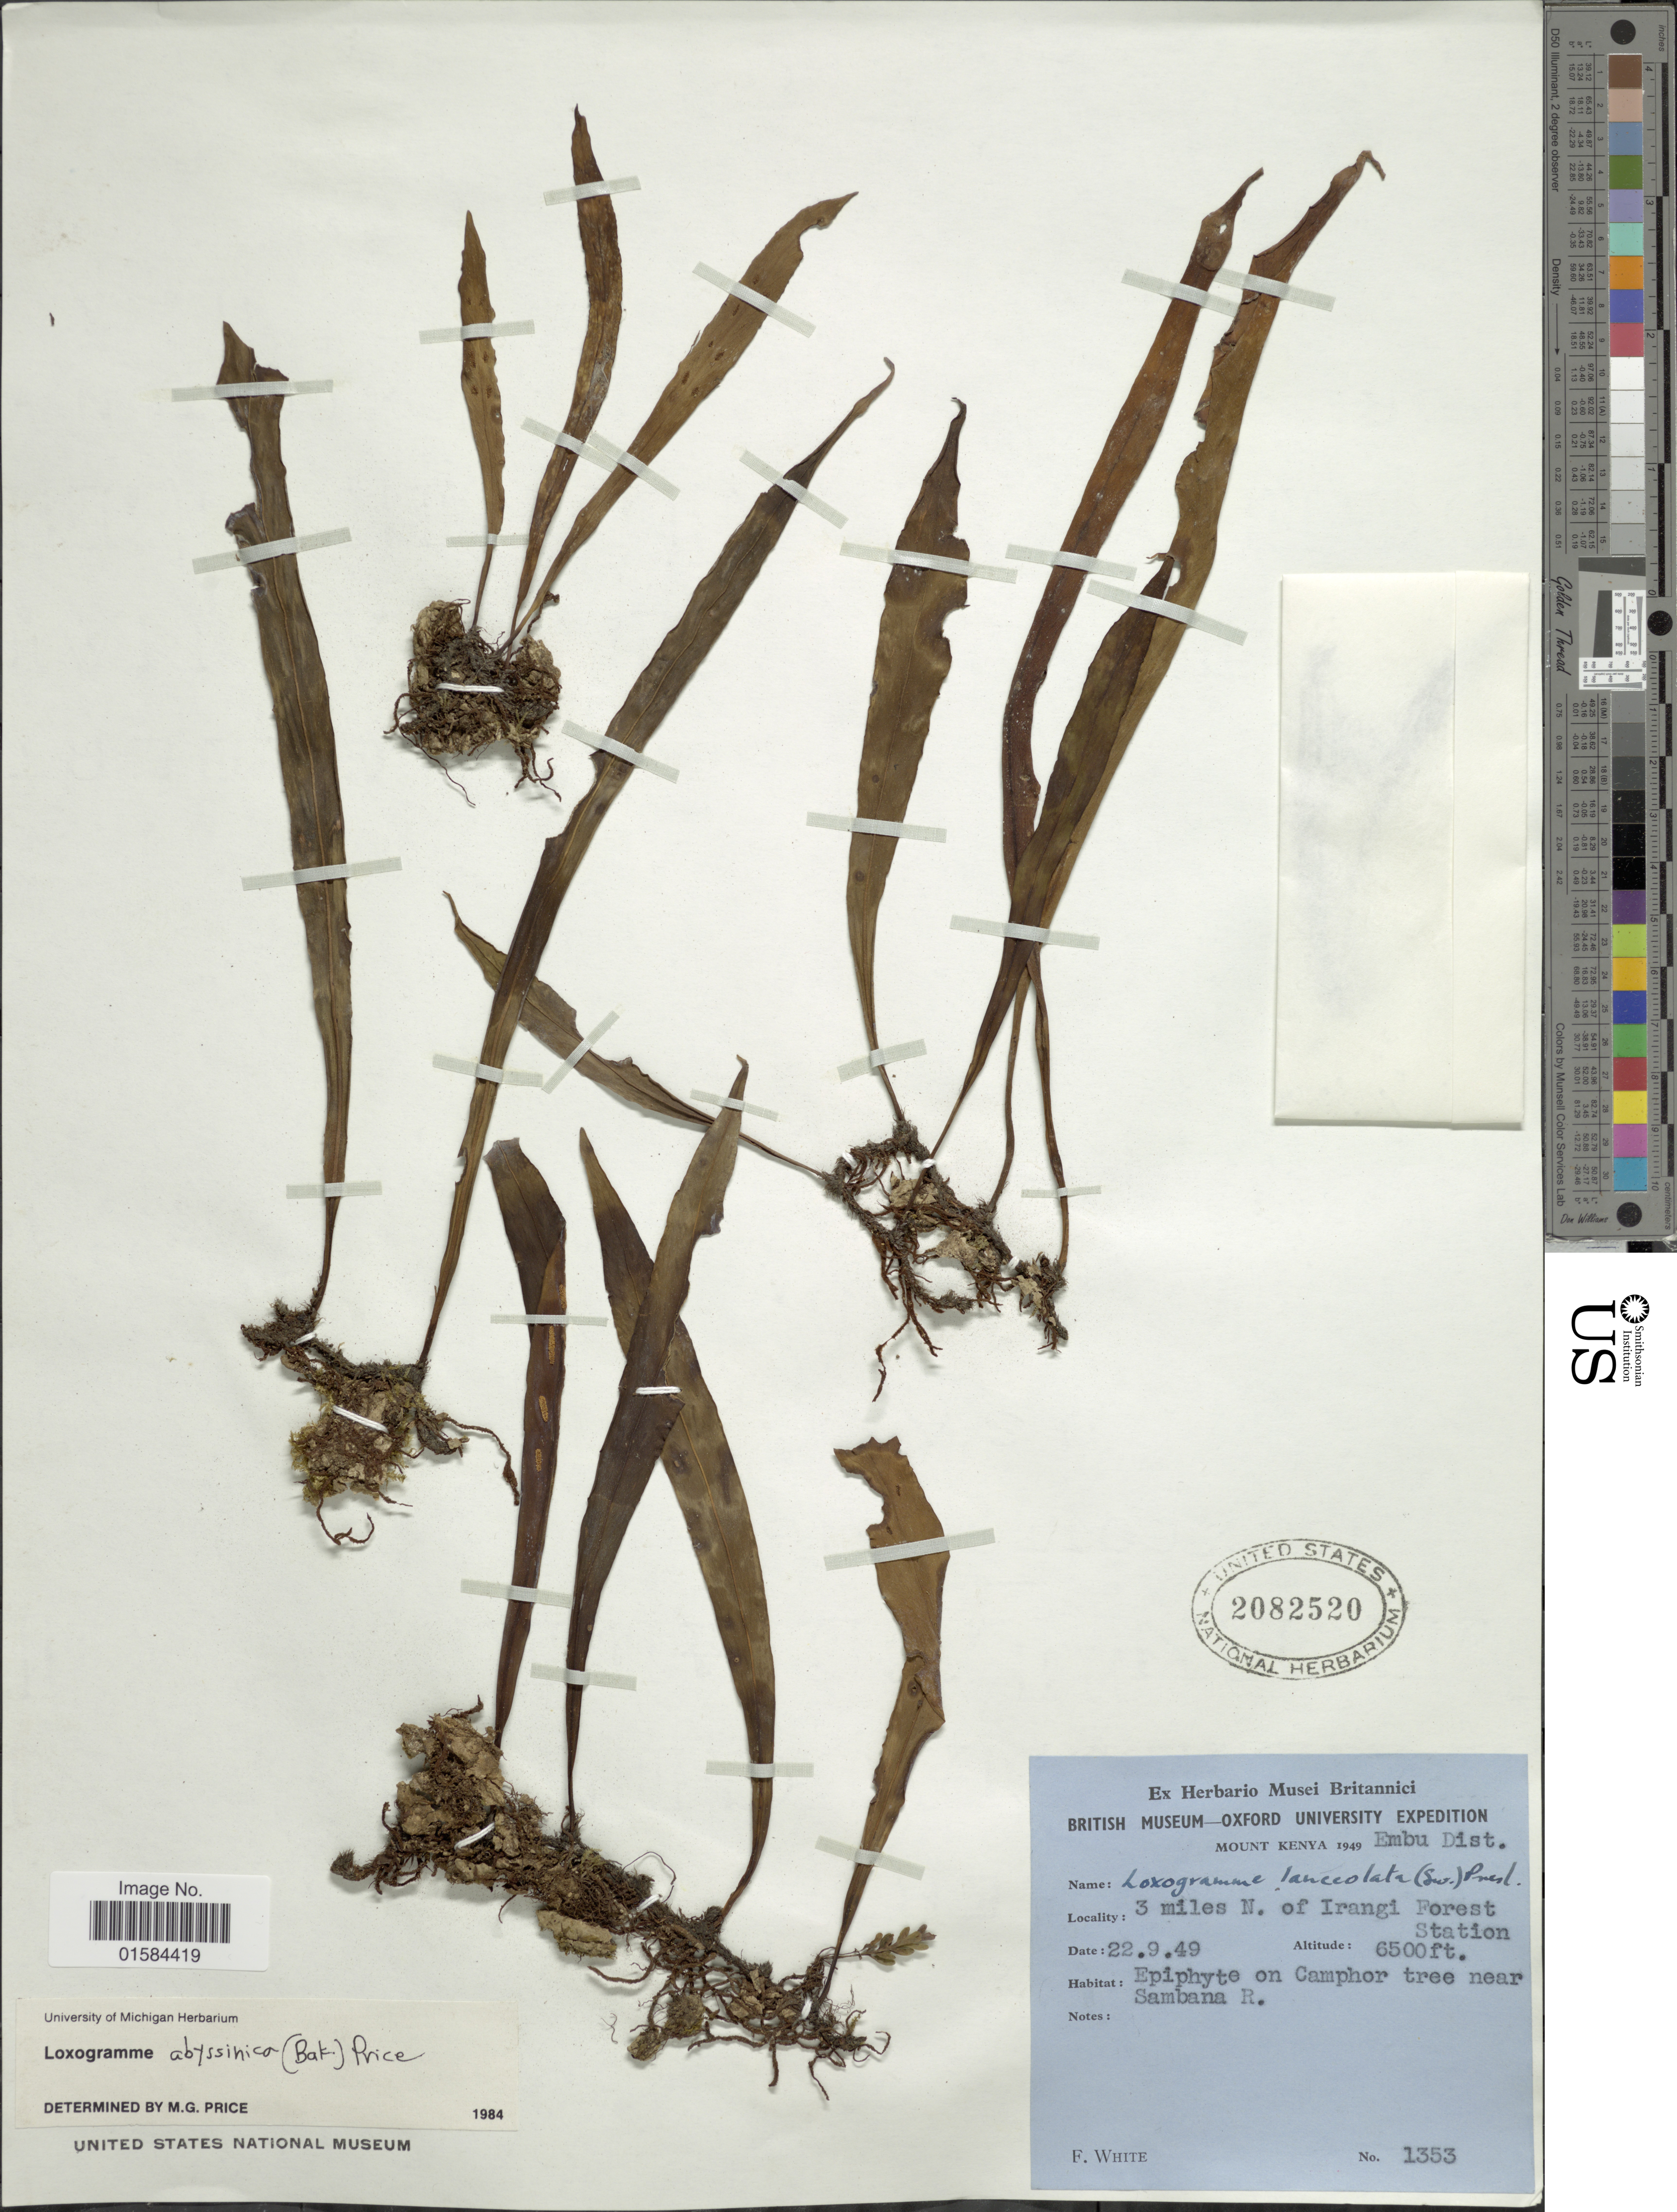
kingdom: Plantae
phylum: Tracheophyta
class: Polypodiopsida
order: Polypodiales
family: Polypodiaceae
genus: Loxogramme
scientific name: Loxogramme abyssinica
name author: (Baker) Price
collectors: F. White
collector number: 1353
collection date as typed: Transcribed d/m/y: 22/9/49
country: Kenya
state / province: Embu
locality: Mount Kenya, Embu Dist., 3 miles N of Irangi Forest Station, Camphor tree near Sambana R.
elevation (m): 1981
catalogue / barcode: US 2082520